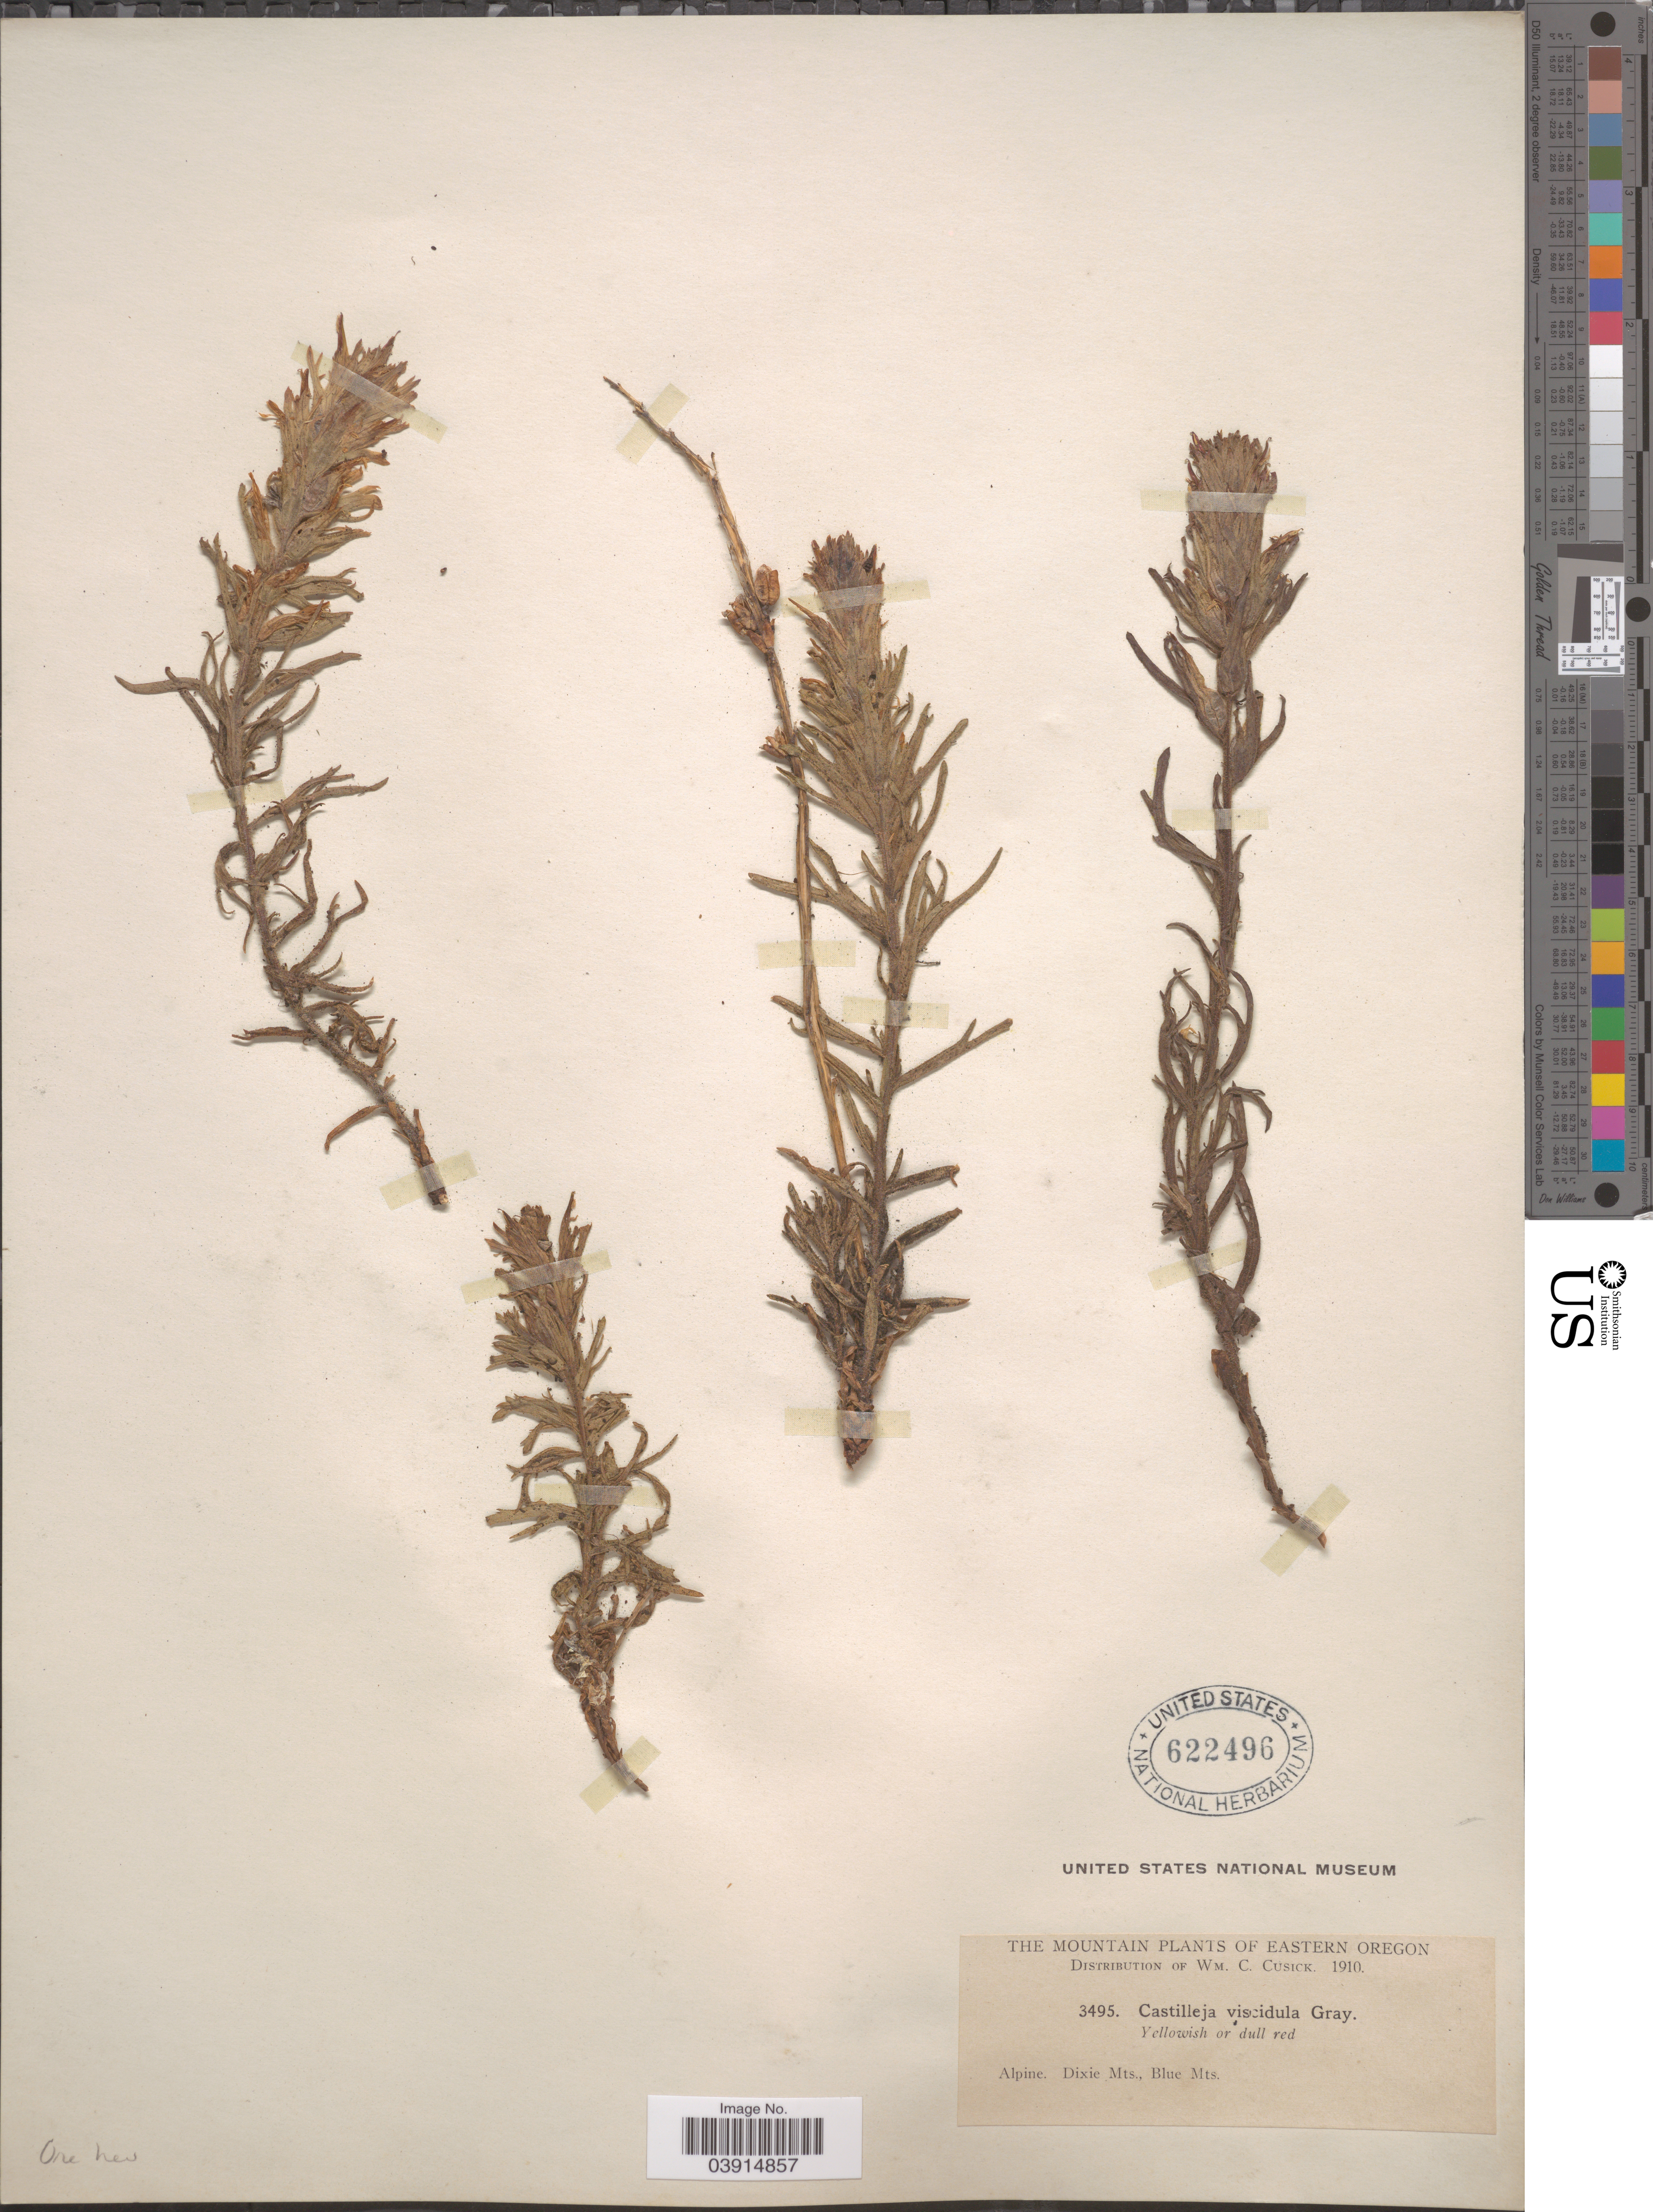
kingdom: Plantae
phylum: Tracheophyta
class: Magnoliopsida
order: Lamiales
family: Orobanchaceae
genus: Castilleja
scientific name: Castilleja sp.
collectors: W. C. Cusick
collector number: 3495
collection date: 1910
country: United States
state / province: Oregon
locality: The Mountain of Eastern Oregon. Alpine. Dixie Mts., Blue Mts.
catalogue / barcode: US 622496